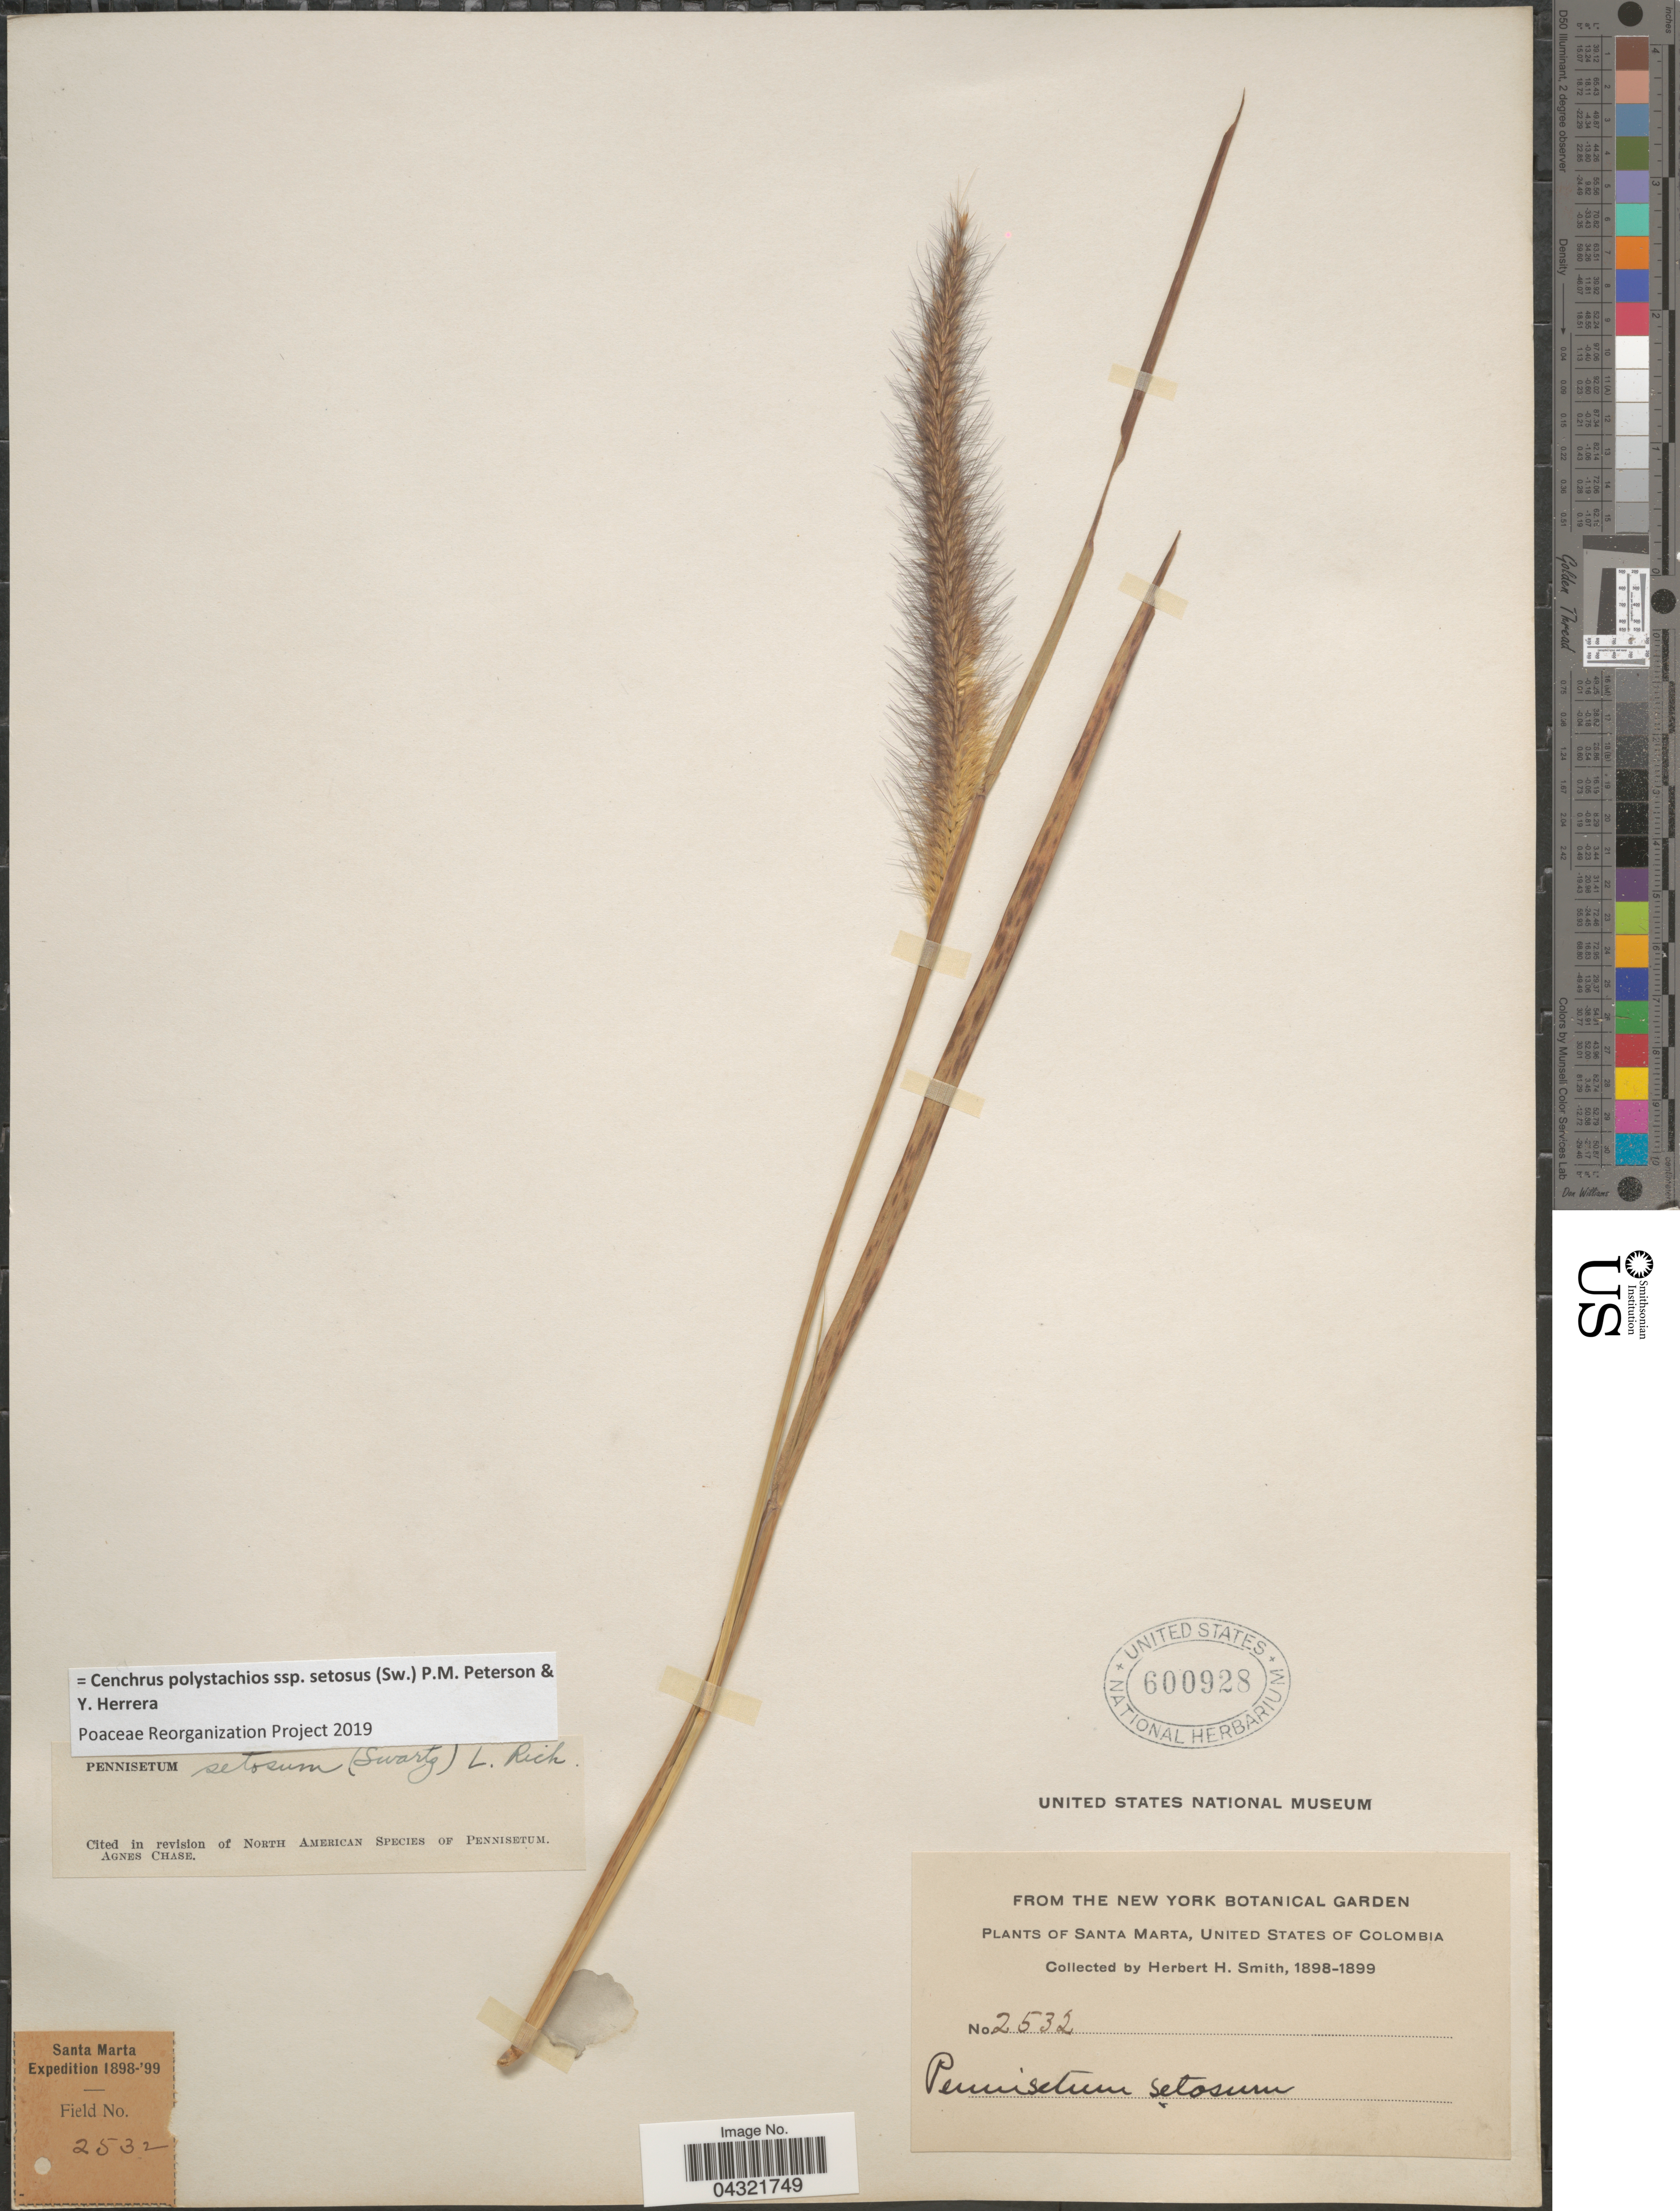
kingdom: Plantae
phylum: Tracheophyta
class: Liliopsida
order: Poales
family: Poaceae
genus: Cenchrus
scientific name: Cenchrus polystachios subsp. setosus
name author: (Sw.) P.M. Peterson & Y. Herrera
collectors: Herbert H. Smith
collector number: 2532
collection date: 1898/1899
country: Colombia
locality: Santa Marta, United States of Colombia. Santa Marta Expedition 1898-'99.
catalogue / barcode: US 600928